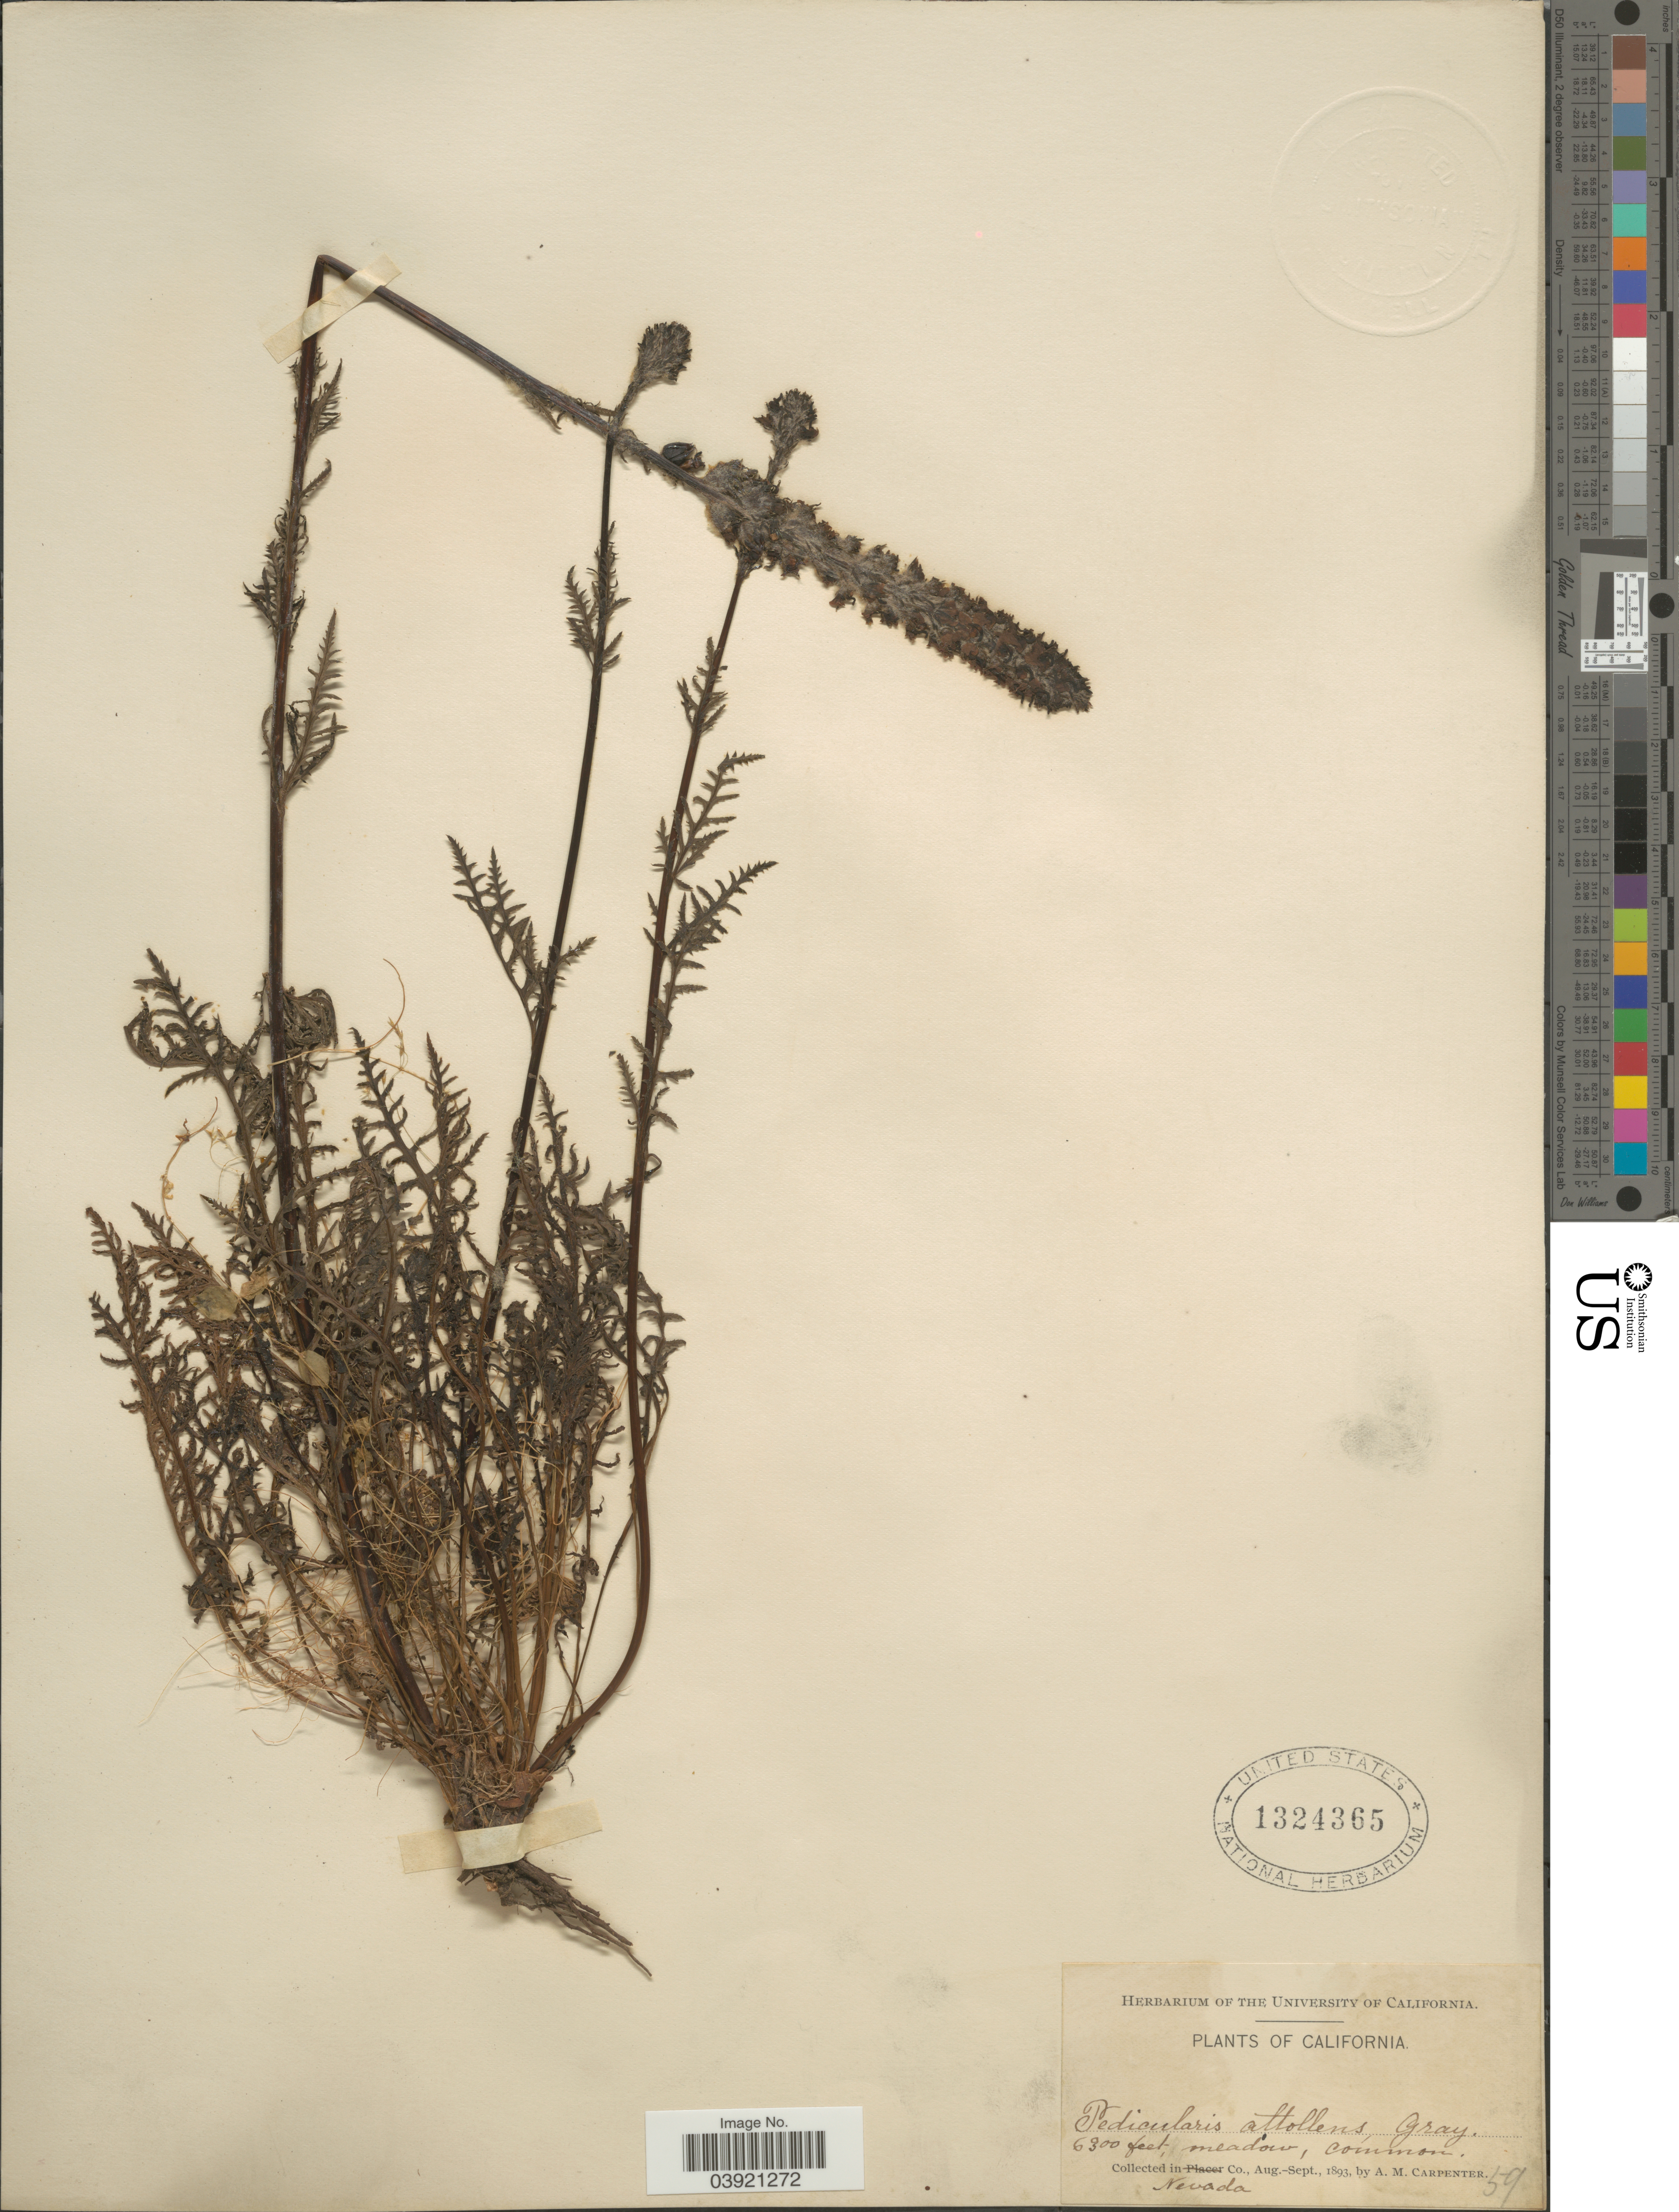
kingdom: Plantae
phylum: Tracheophyta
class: Magnoliopsida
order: Lamiales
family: Orobanchaceae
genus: Pedicularis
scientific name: Pedicularis attollens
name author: A. Gray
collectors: A. Carpenter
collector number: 59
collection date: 1893-08/1893-09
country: United States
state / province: California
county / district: Nevada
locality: Meadow, In Nevada Co.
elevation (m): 1920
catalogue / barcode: US 1324365